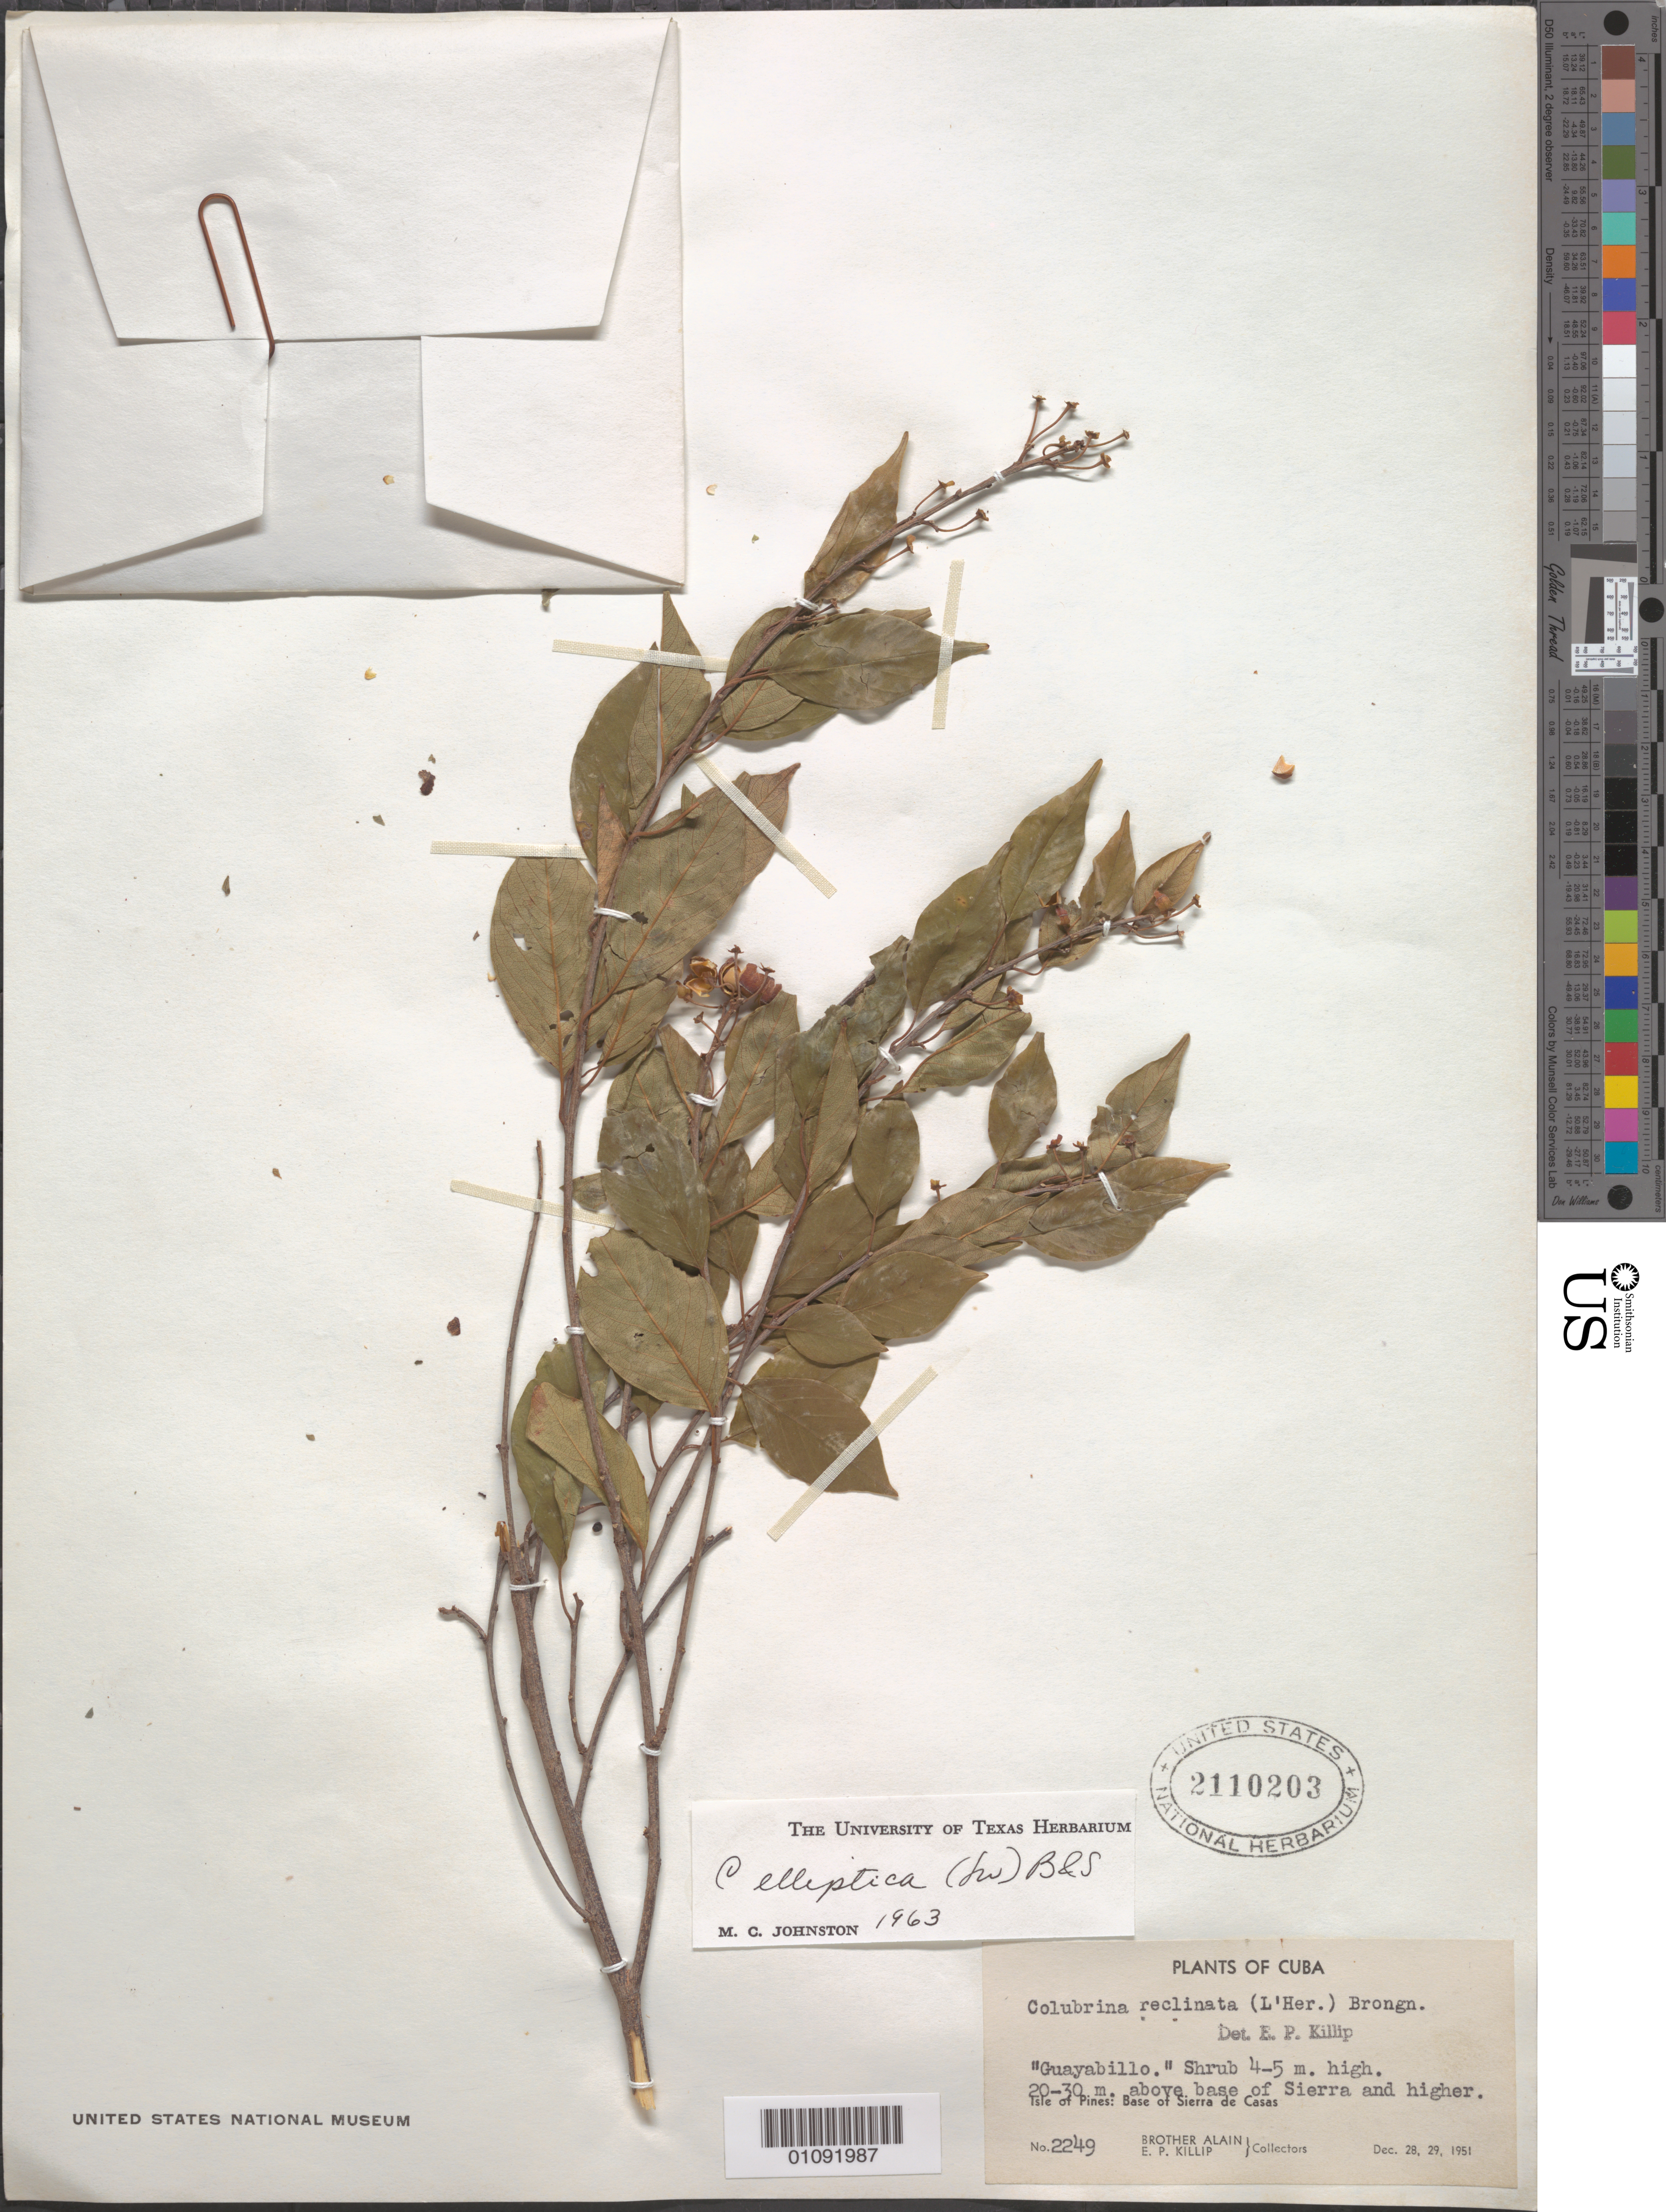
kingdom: Plantae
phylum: Tracheophyta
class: Magnoliopsida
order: Rosales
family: Rhamnaceae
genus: Colubrina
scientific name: Colubrina elliptica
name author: (Sw.) Brizicky & W.L. Stern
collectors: A. H. Liogier & E. P. Killip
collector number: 2249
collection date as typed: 28 Dec 1951 and 29 Dec 1951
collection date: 1951-12-28,1951-12-29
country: Cuba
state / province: Isla de La Juventud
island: Isla de la Juventud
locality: Isle of Pines: base of Sierra de Casas 20-30m above base of Sierra and higher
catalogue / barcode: US 2110203